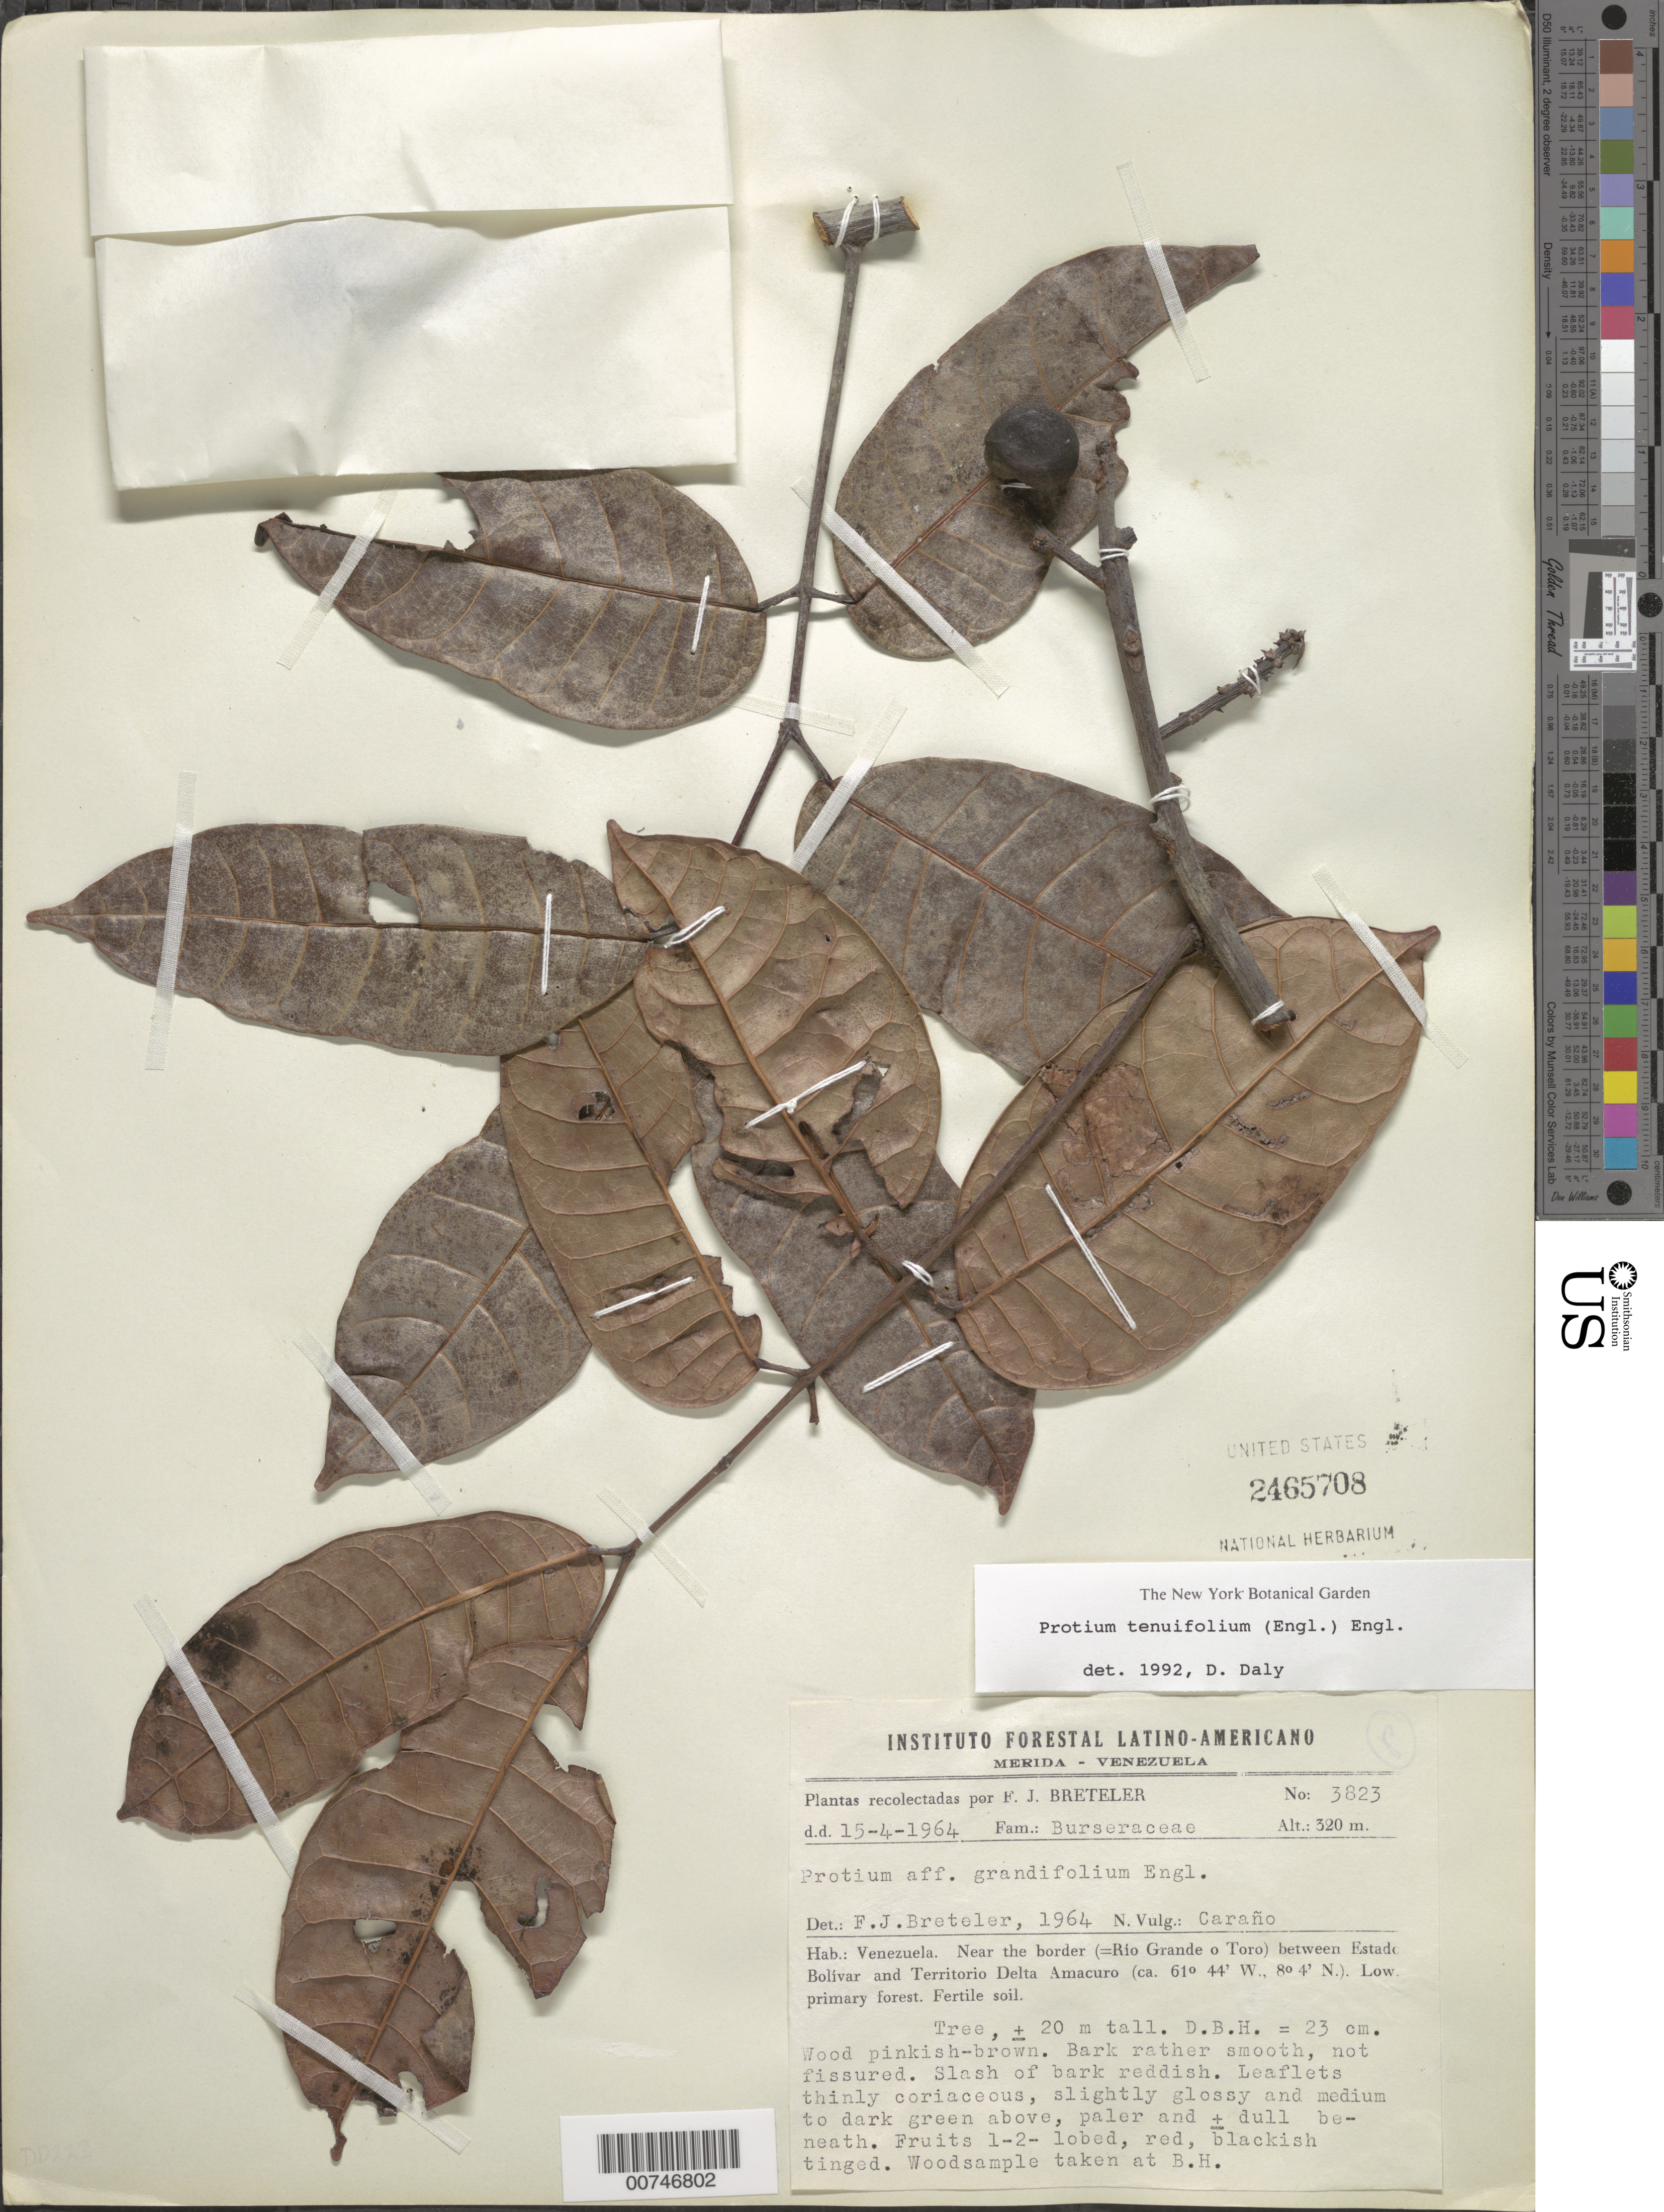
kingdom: Plantae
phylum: Tracheophyta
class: Magnoliopsida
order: Sapindales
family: Burseraceae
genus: Protium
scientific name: Protium tenuifolium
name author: (Engl.) Engl.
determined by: Daly, D. C.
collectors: F. J. Breteler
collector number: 3823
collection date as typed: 16-Apr-64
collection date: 1964-04-16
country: Venezuela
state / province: Bolívar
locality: Río Grande o Toro, near border between Estado Bolívar and Territorío Delta Amacuro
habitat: Low, primary forest, fertile soil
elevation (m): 320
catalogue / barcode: US 2465708